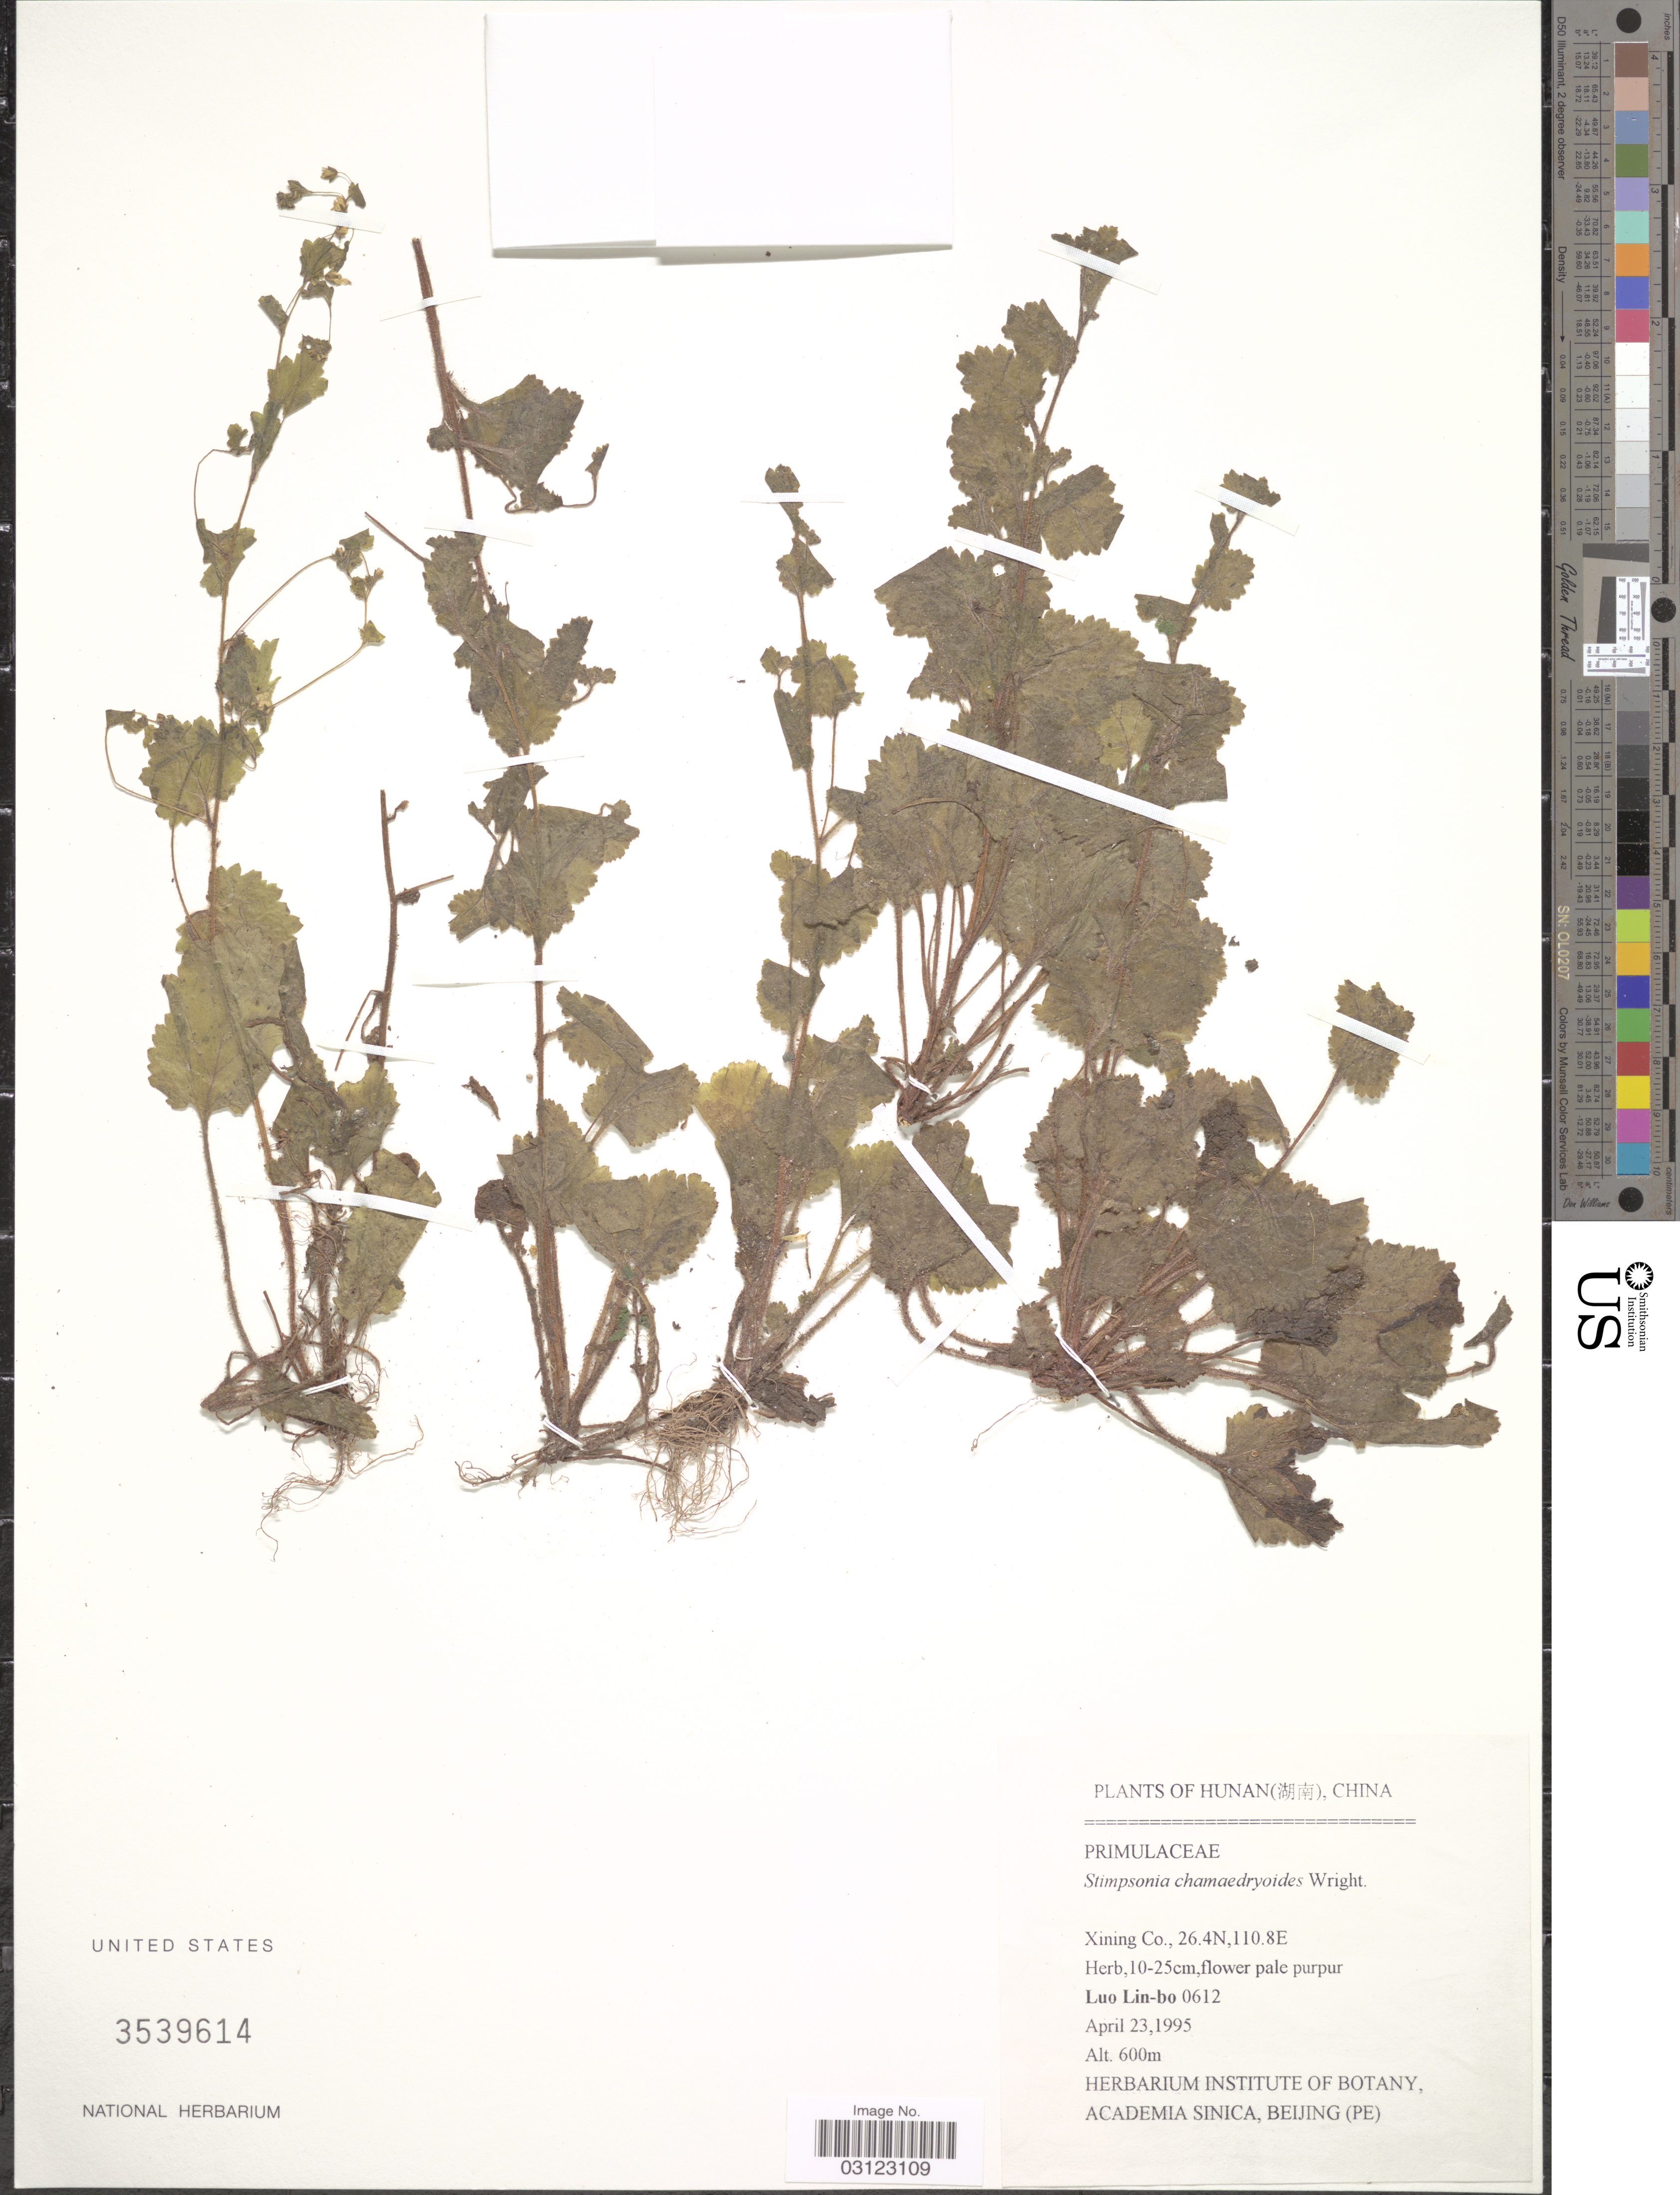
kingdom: Plantae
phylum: Tracheophyta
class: Magnoliopsida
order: Ericales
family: Primulaceae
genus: Stimpsonia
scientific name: Stimpsonia chamaedryoides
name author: C. Wright ex A. Gray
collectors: L. Lin-bo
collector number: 0612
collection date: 1995-04-23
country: China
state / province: Hunan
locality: Xining Co.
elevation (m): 600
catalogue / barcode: US 3539614